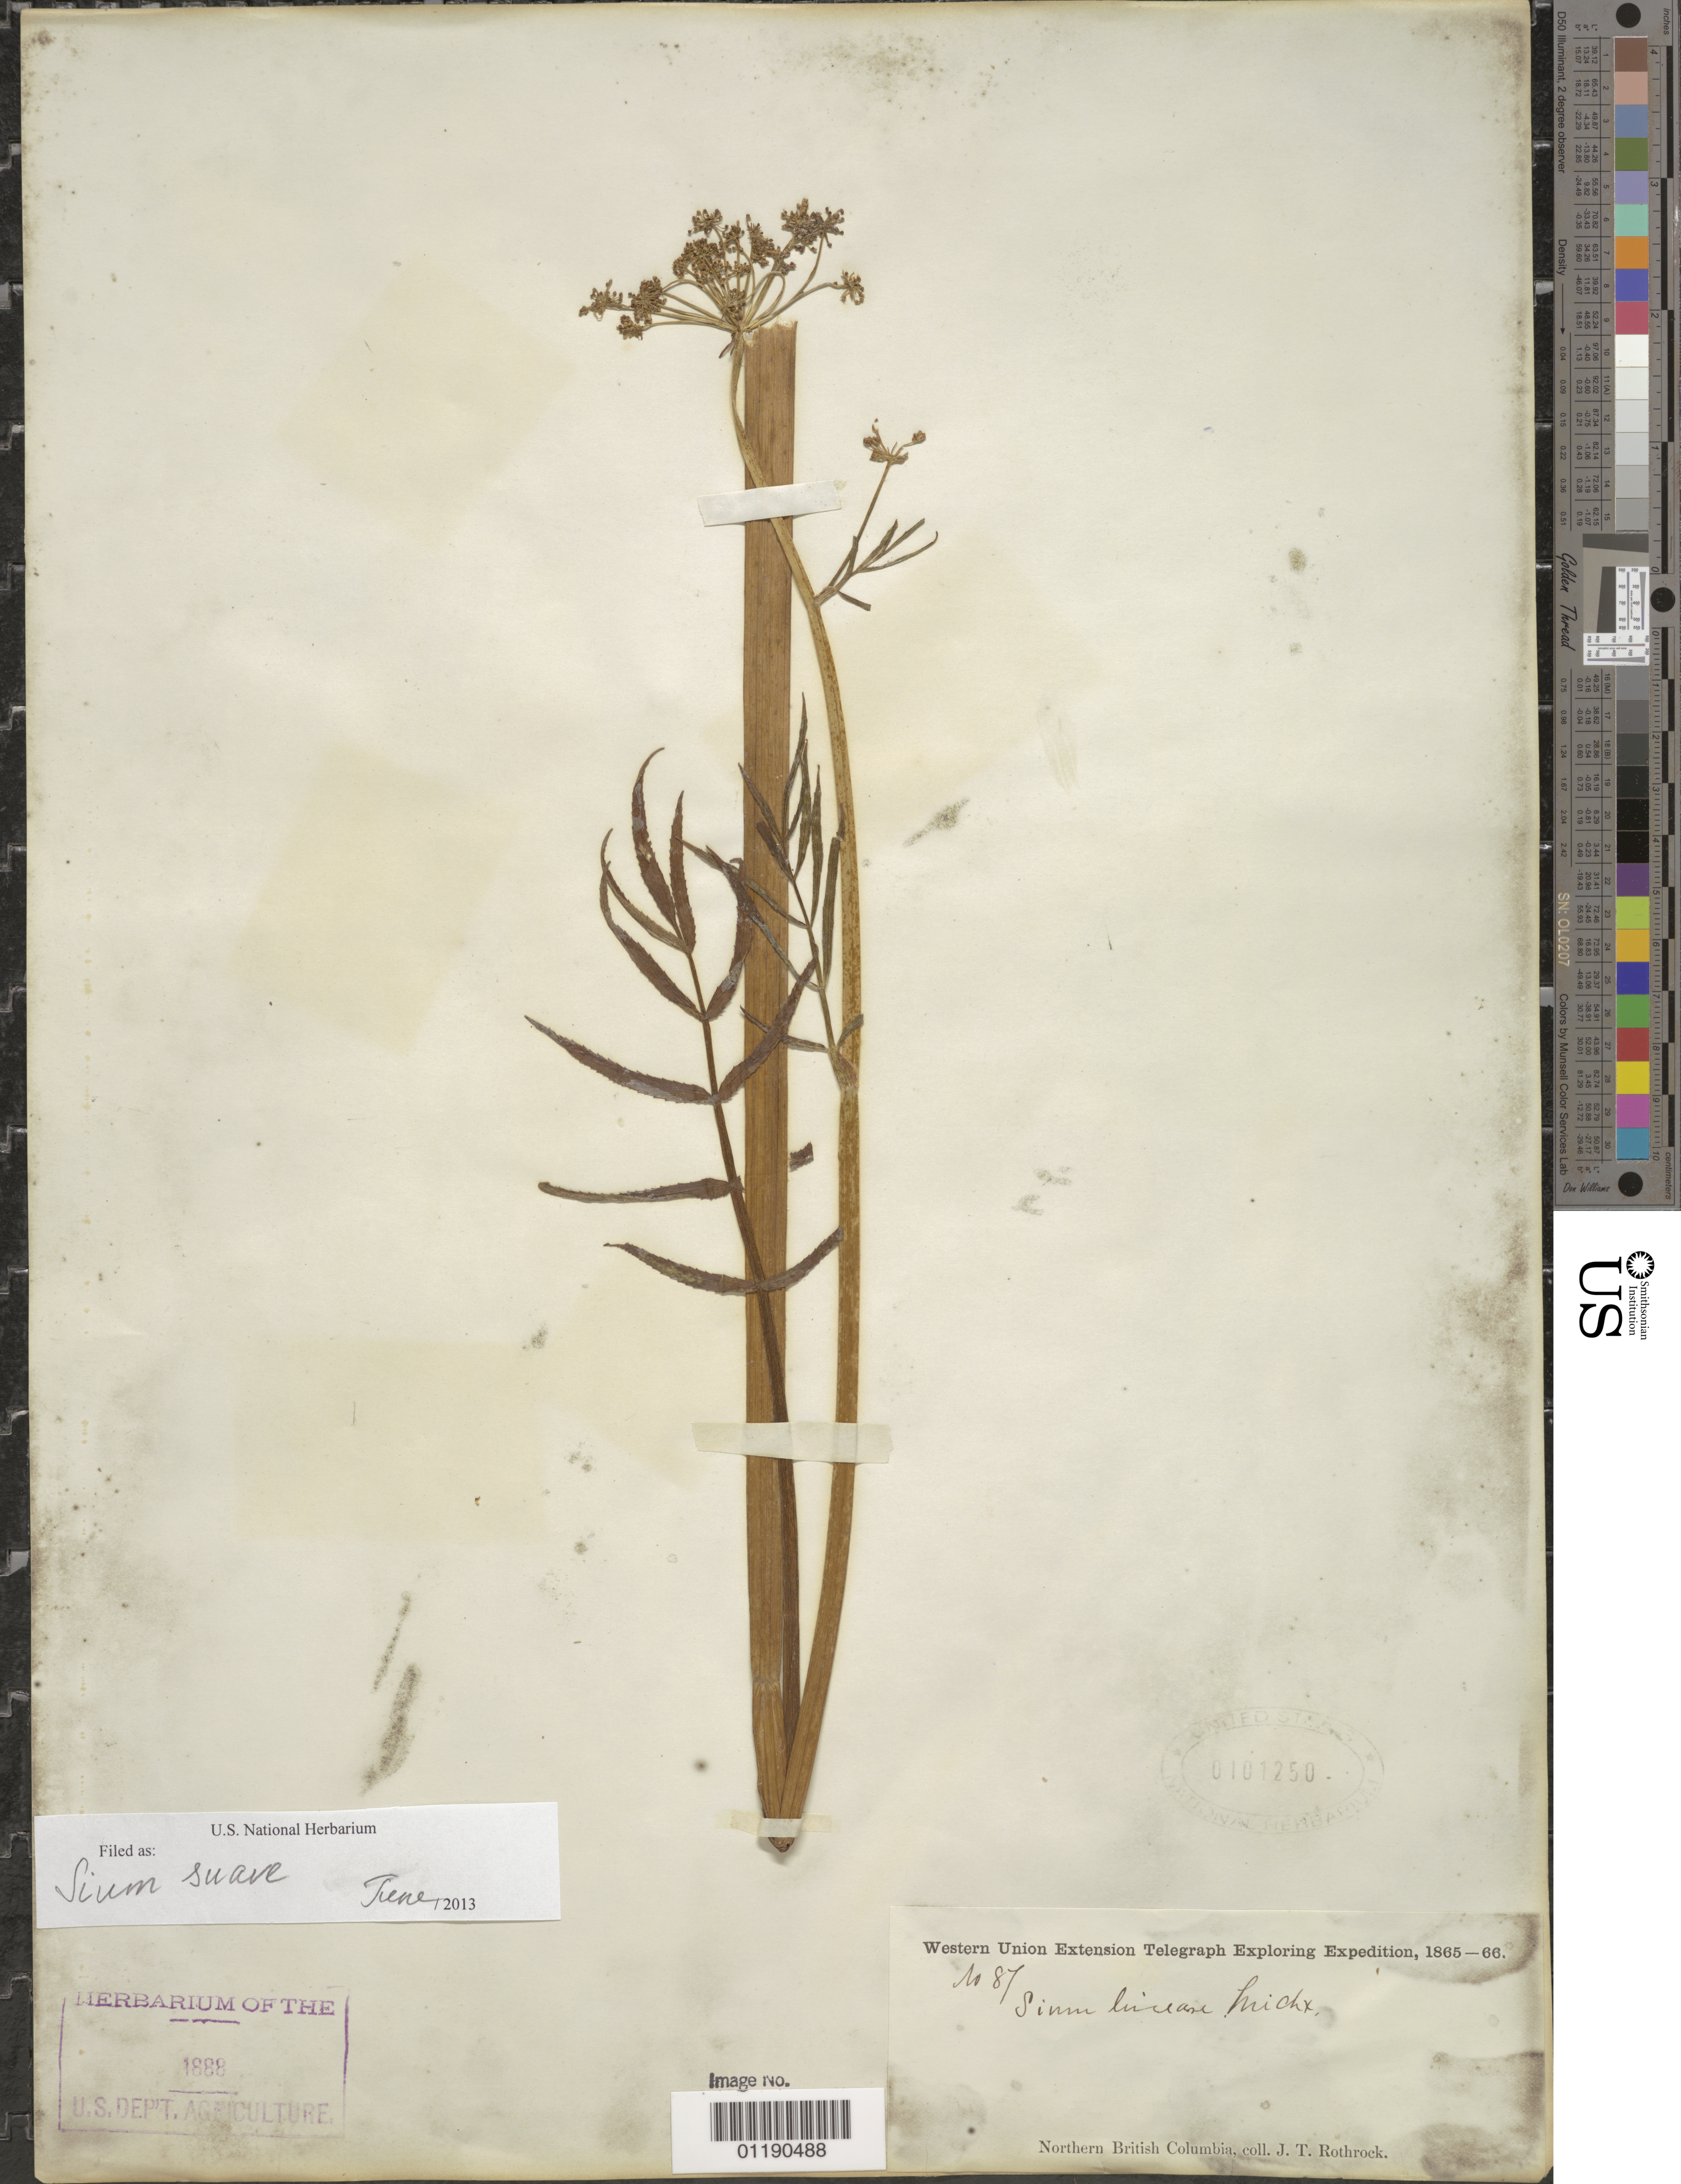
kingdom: Plantae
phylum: Tracheophyta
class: Magnoliopsida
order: Apiales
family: Apiaceae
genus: Sium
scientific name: Sium suave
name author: Walter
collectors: J. T. Rothrock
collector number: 87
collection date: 1865/1866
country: Canada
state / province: British Columbia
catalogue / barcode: US 101250